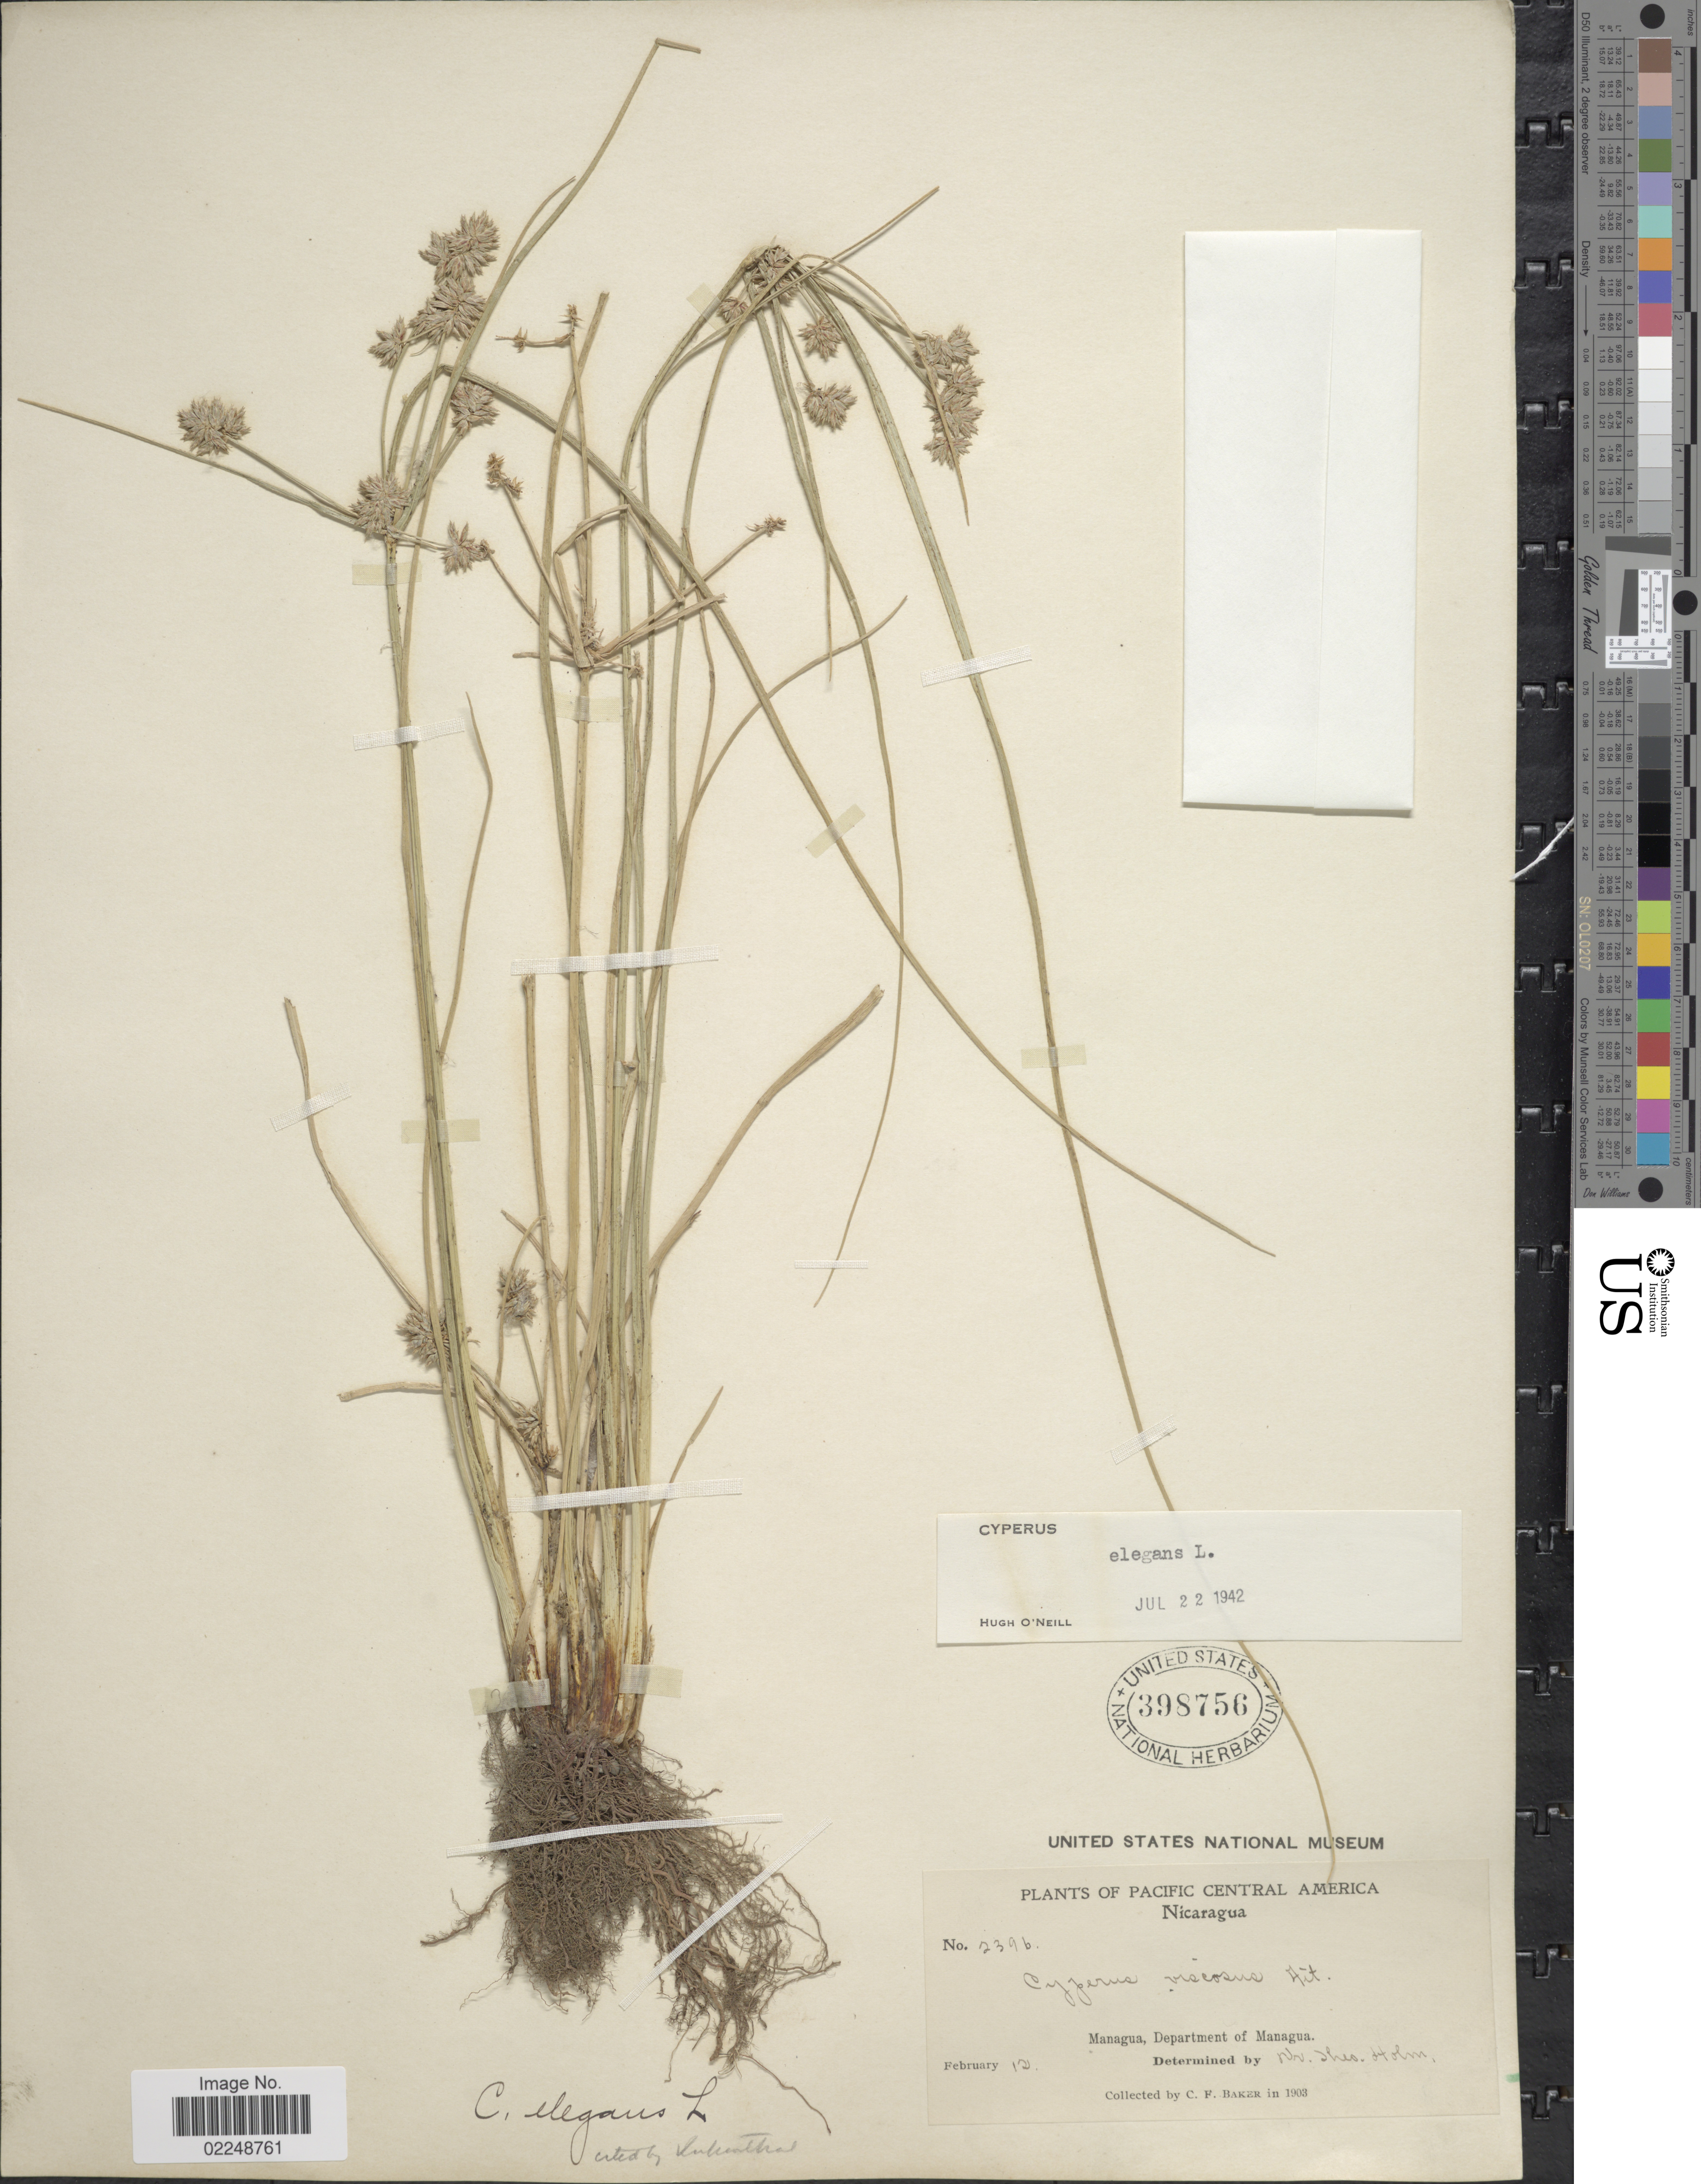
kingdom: Plantae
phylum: Tracheophyta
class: Liliopsida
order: Poales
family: Cyperaceae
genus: Cyperus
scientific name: Cyperus elegans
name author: L.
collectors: C. F. Baker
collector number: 2396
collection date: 1903-02-12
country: Nicaragua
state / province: Managua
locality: Managua, Pacific Central America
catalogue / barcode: US 398756